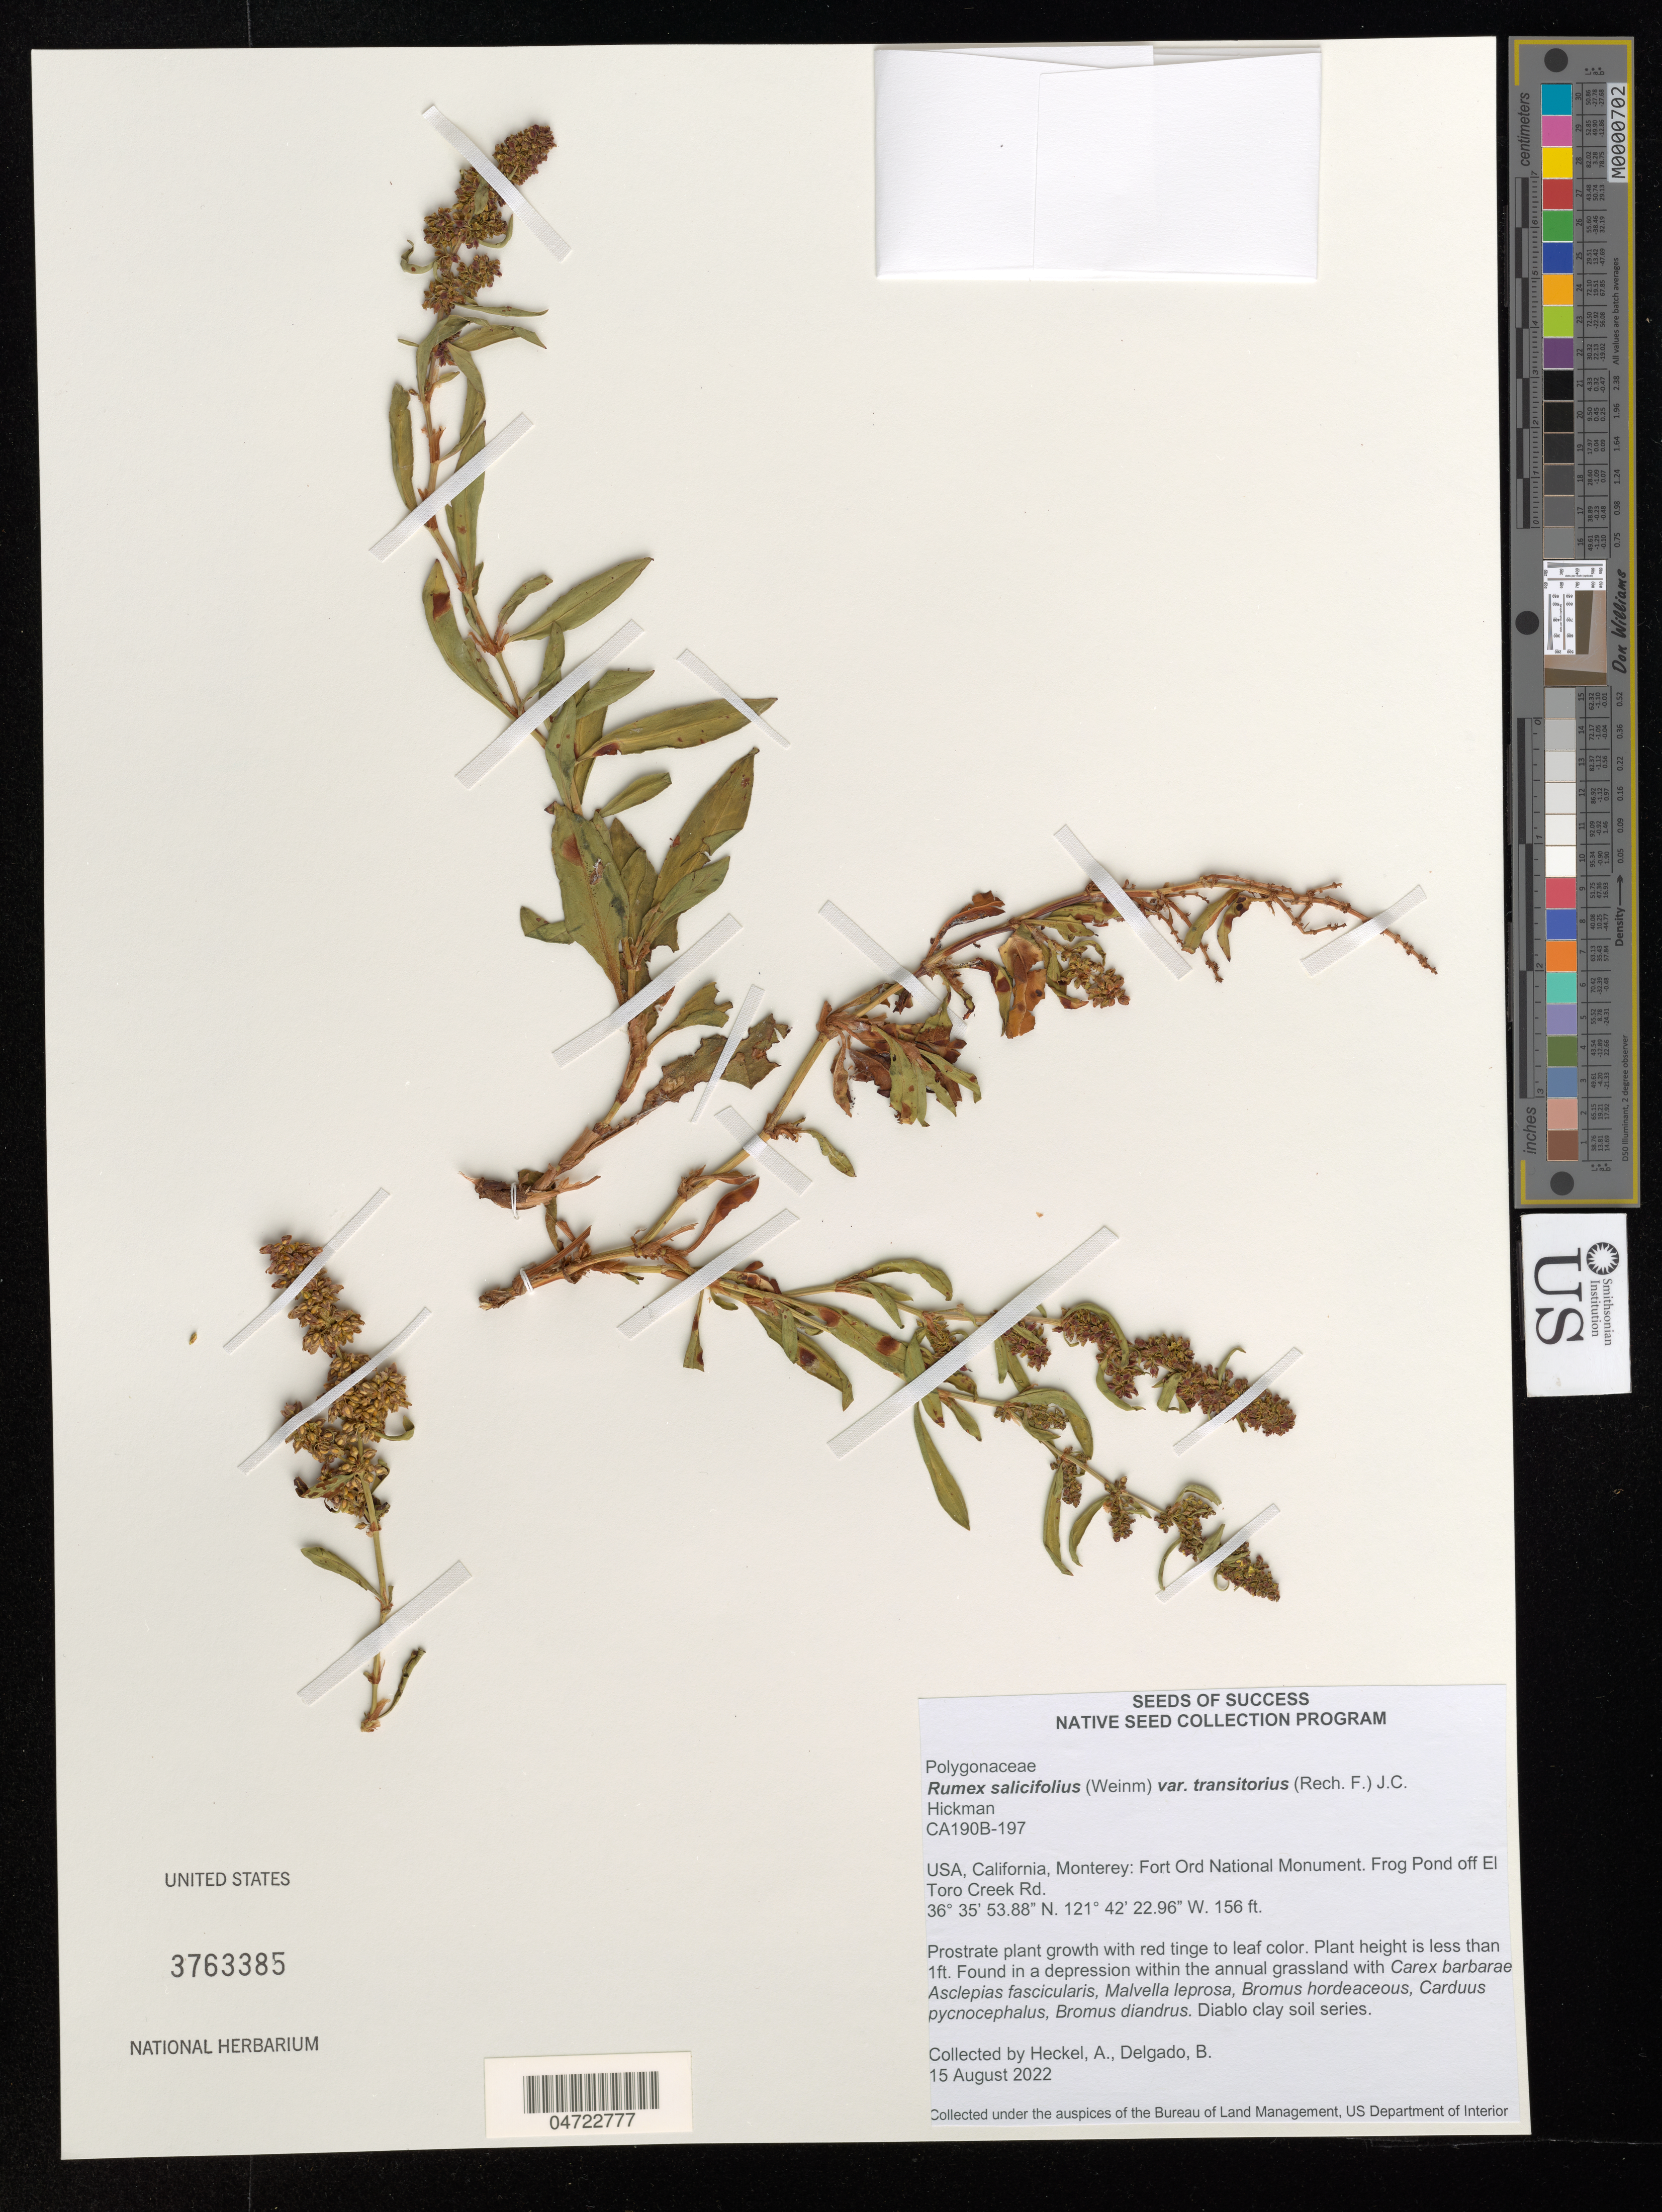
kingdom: Plantae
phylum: Tracheophyta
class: Magnoliopsida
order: Caryophyllales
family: Polygonaceae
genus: Rumex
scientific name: Rumex salicifolius var. mexicanus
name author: (Meisn.) C.L. Hitchc.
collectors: A. Heckel & B. Delgado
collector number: CA190B-197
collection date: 2022-08-15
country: United States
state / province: California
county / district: Monterey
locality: Monterey: Fort Ord National Monument. Frog Pond off El Toro Creek Rd.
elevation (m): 48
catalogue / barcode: US 3763385